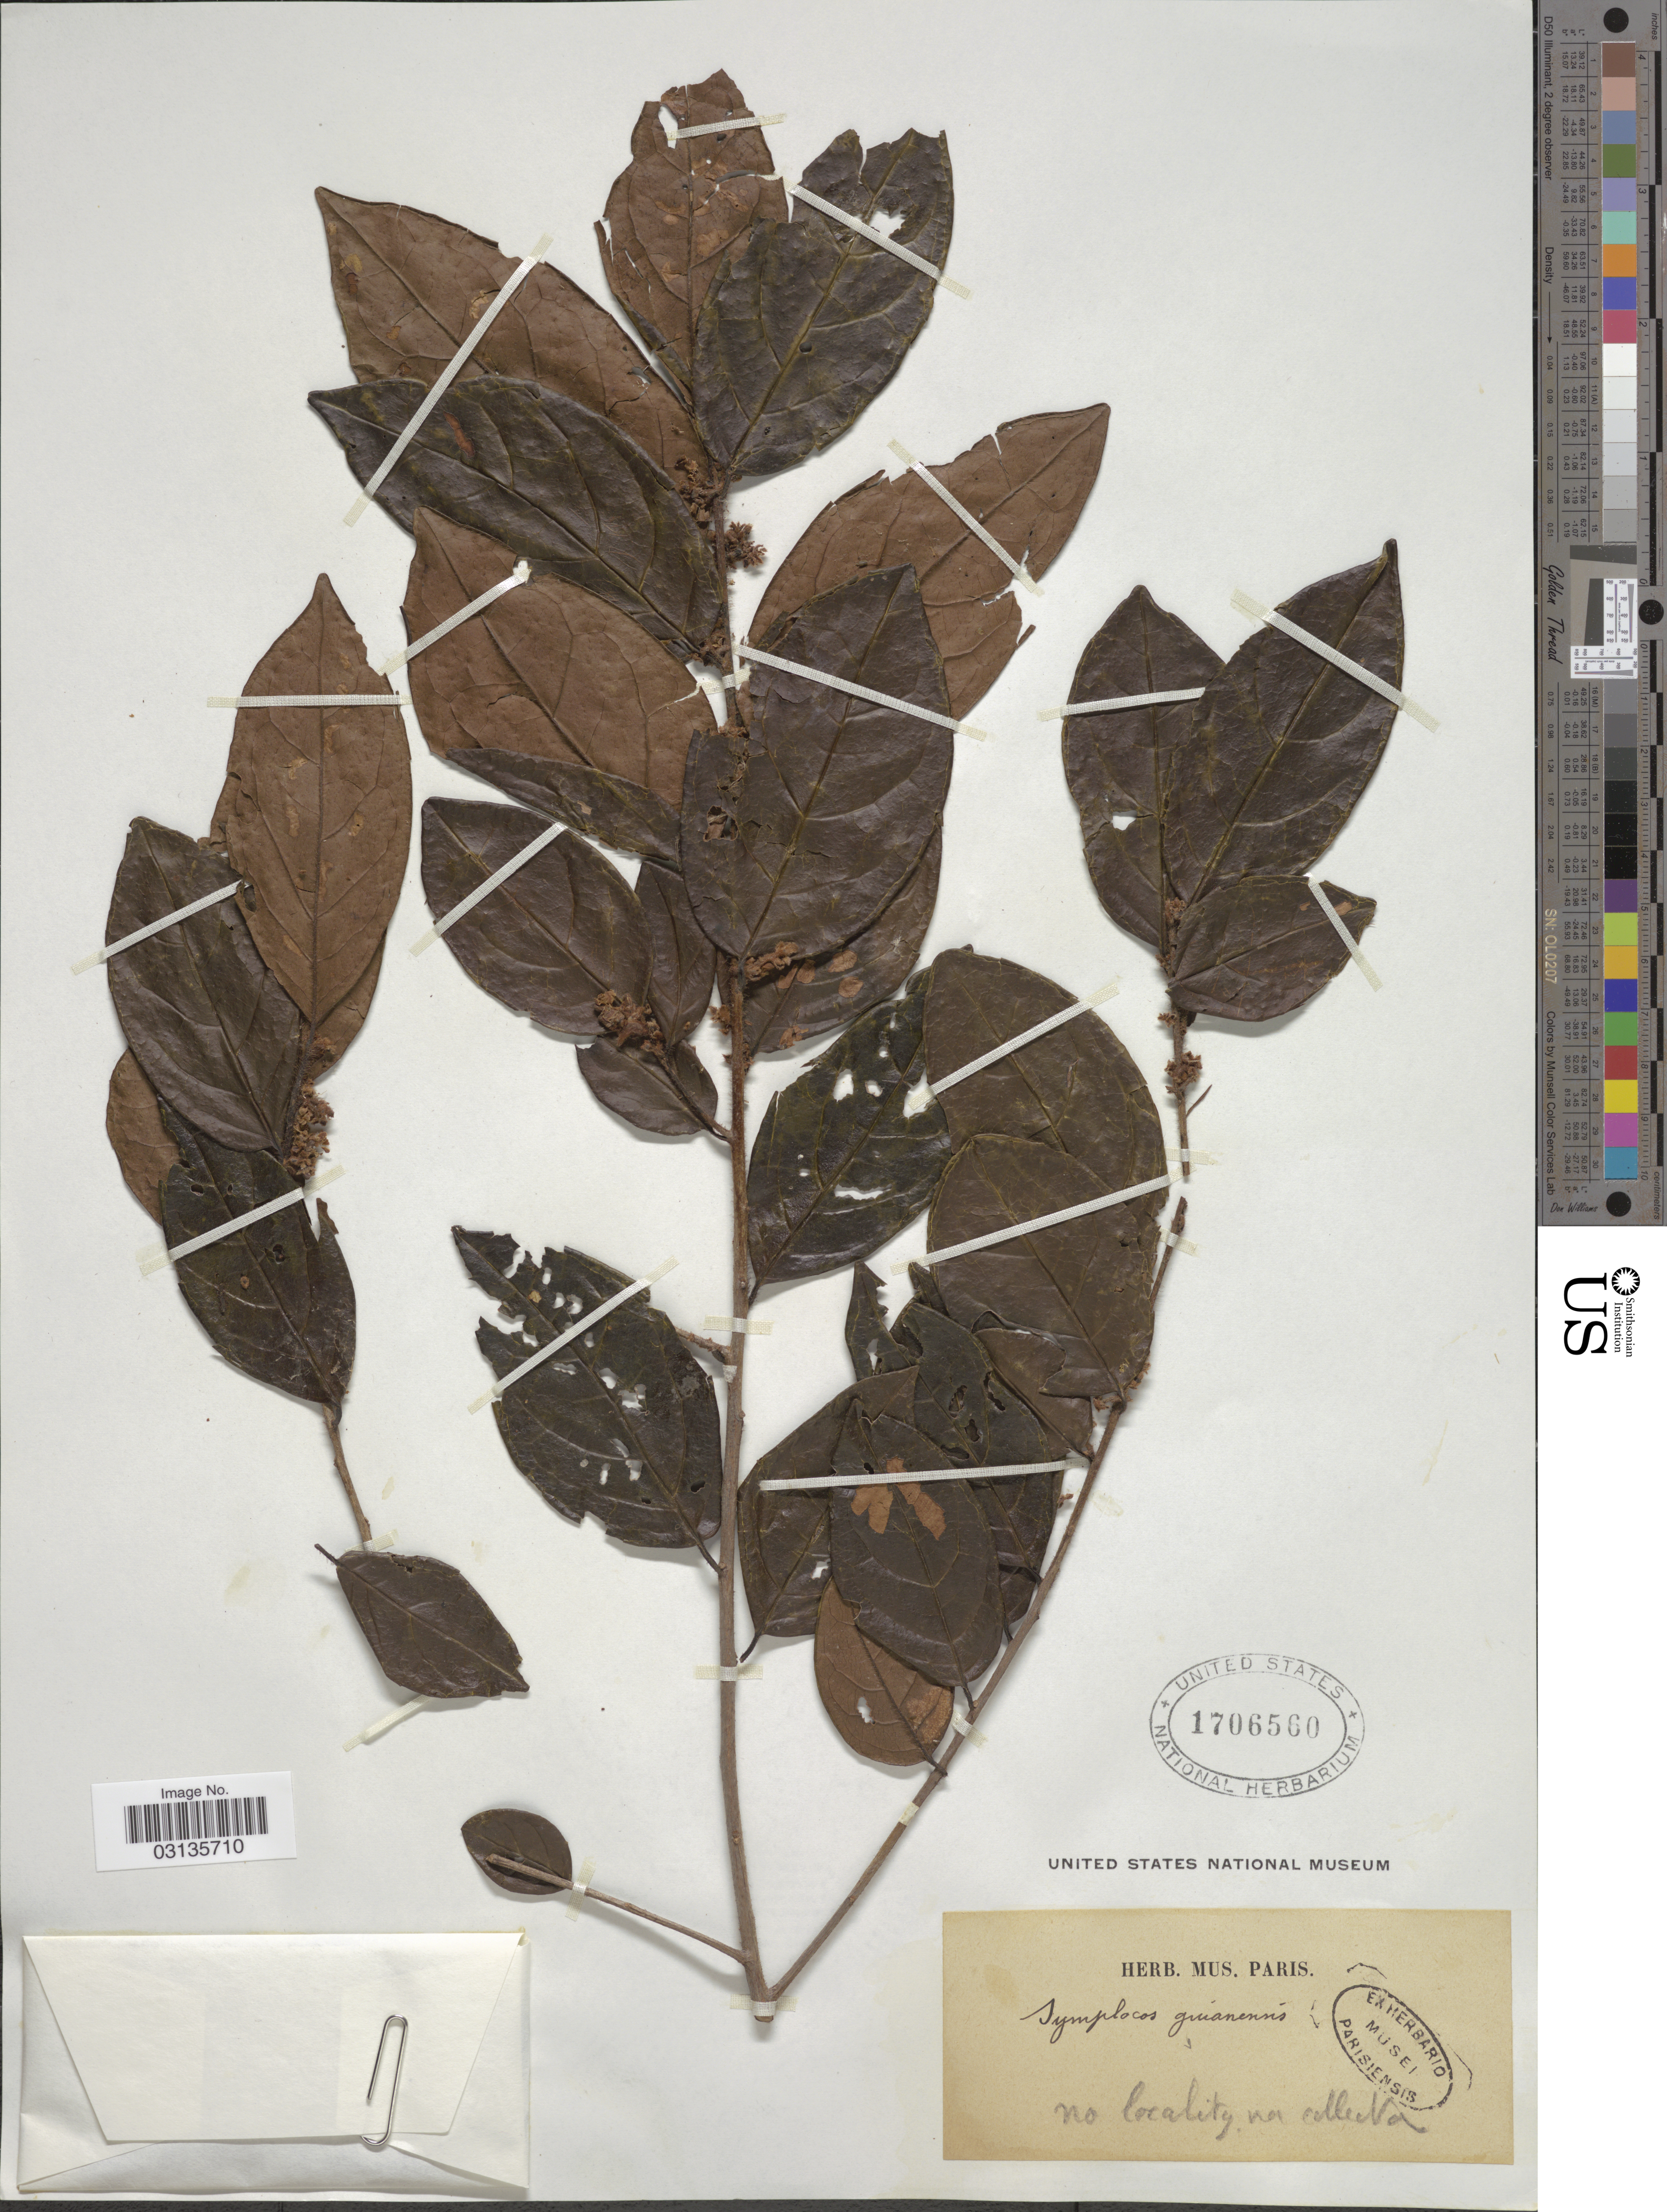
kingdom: Plantae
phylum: Tracheophyta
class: Magnoliopsida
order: Ericales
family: Symplocaceae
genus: Symplocos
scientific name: Symplocos guianensis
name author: (Aubl.) Gürke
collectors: ex herb. Mus. Paris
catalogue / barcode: US 1706560